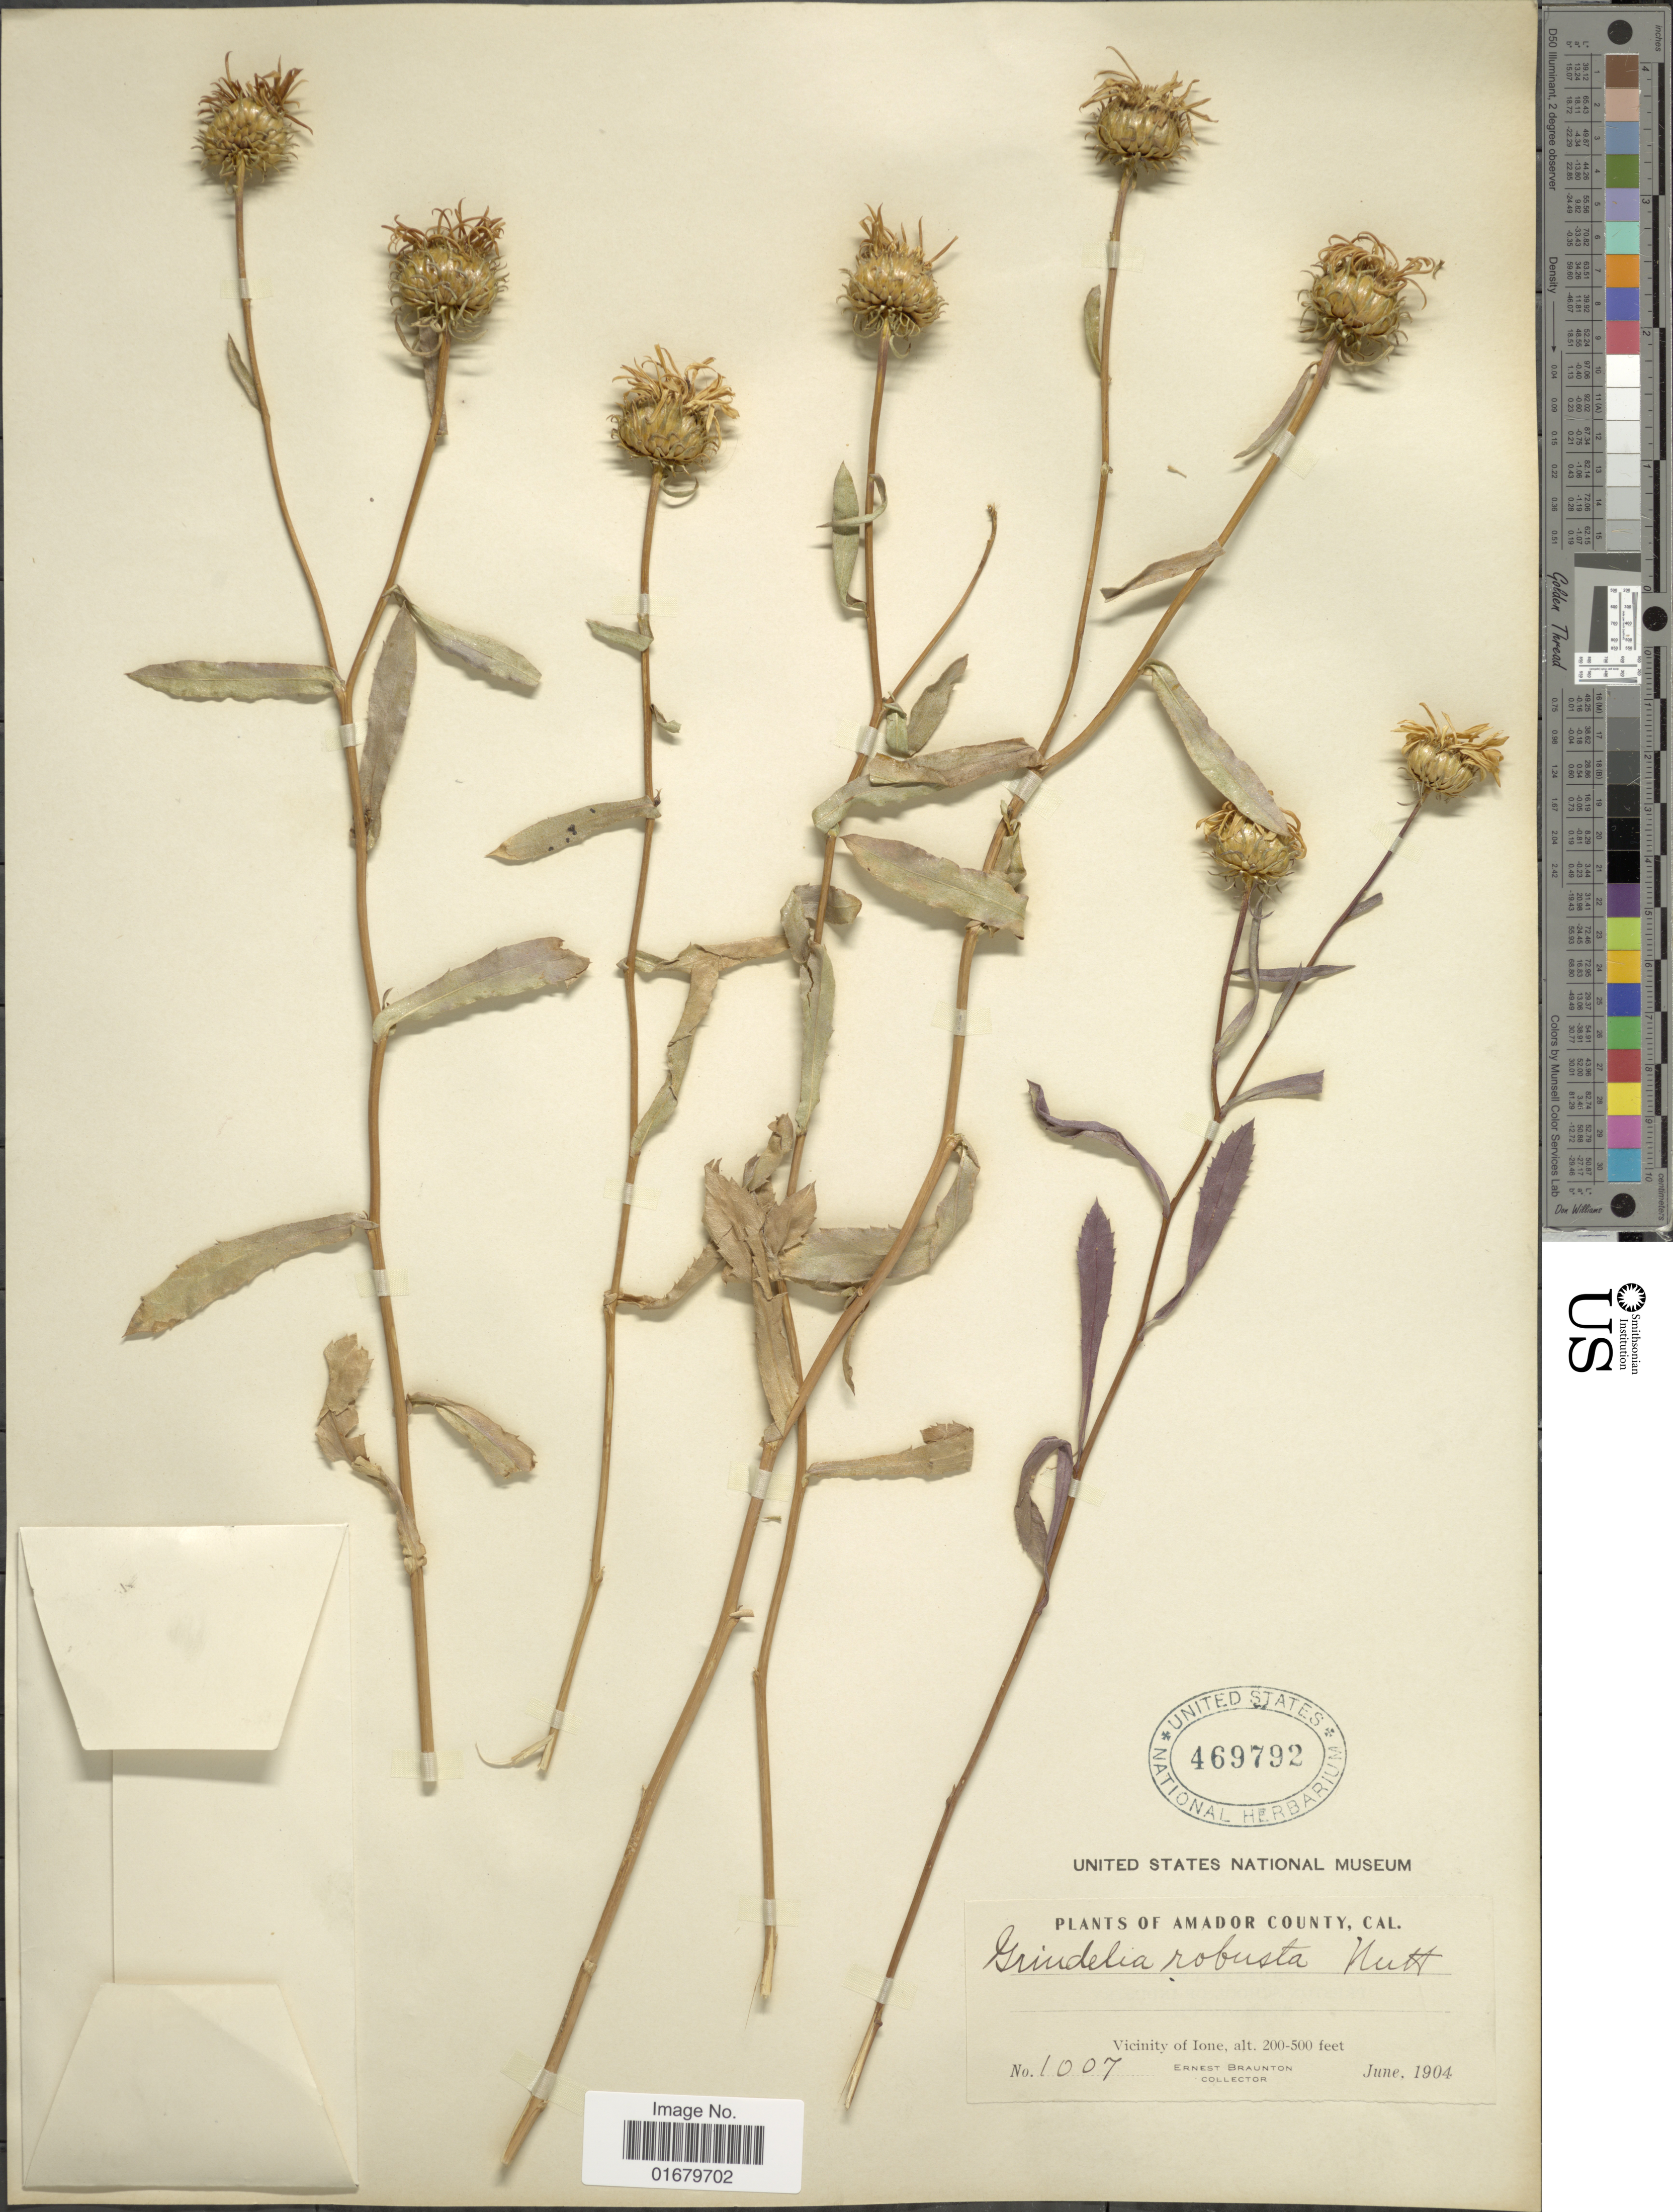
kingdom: Plantae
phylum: Tracheophyta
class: Magnoliopsida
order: Asterales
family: Asteraceae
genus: Grindelia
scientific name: Grindelia camporum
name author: Greene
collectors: E. Braunton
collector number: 1007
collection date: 1904-06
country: United States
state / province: California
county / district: Amador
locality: Amador County, vicinity of Ione.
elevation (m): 61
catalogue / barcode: US 469792